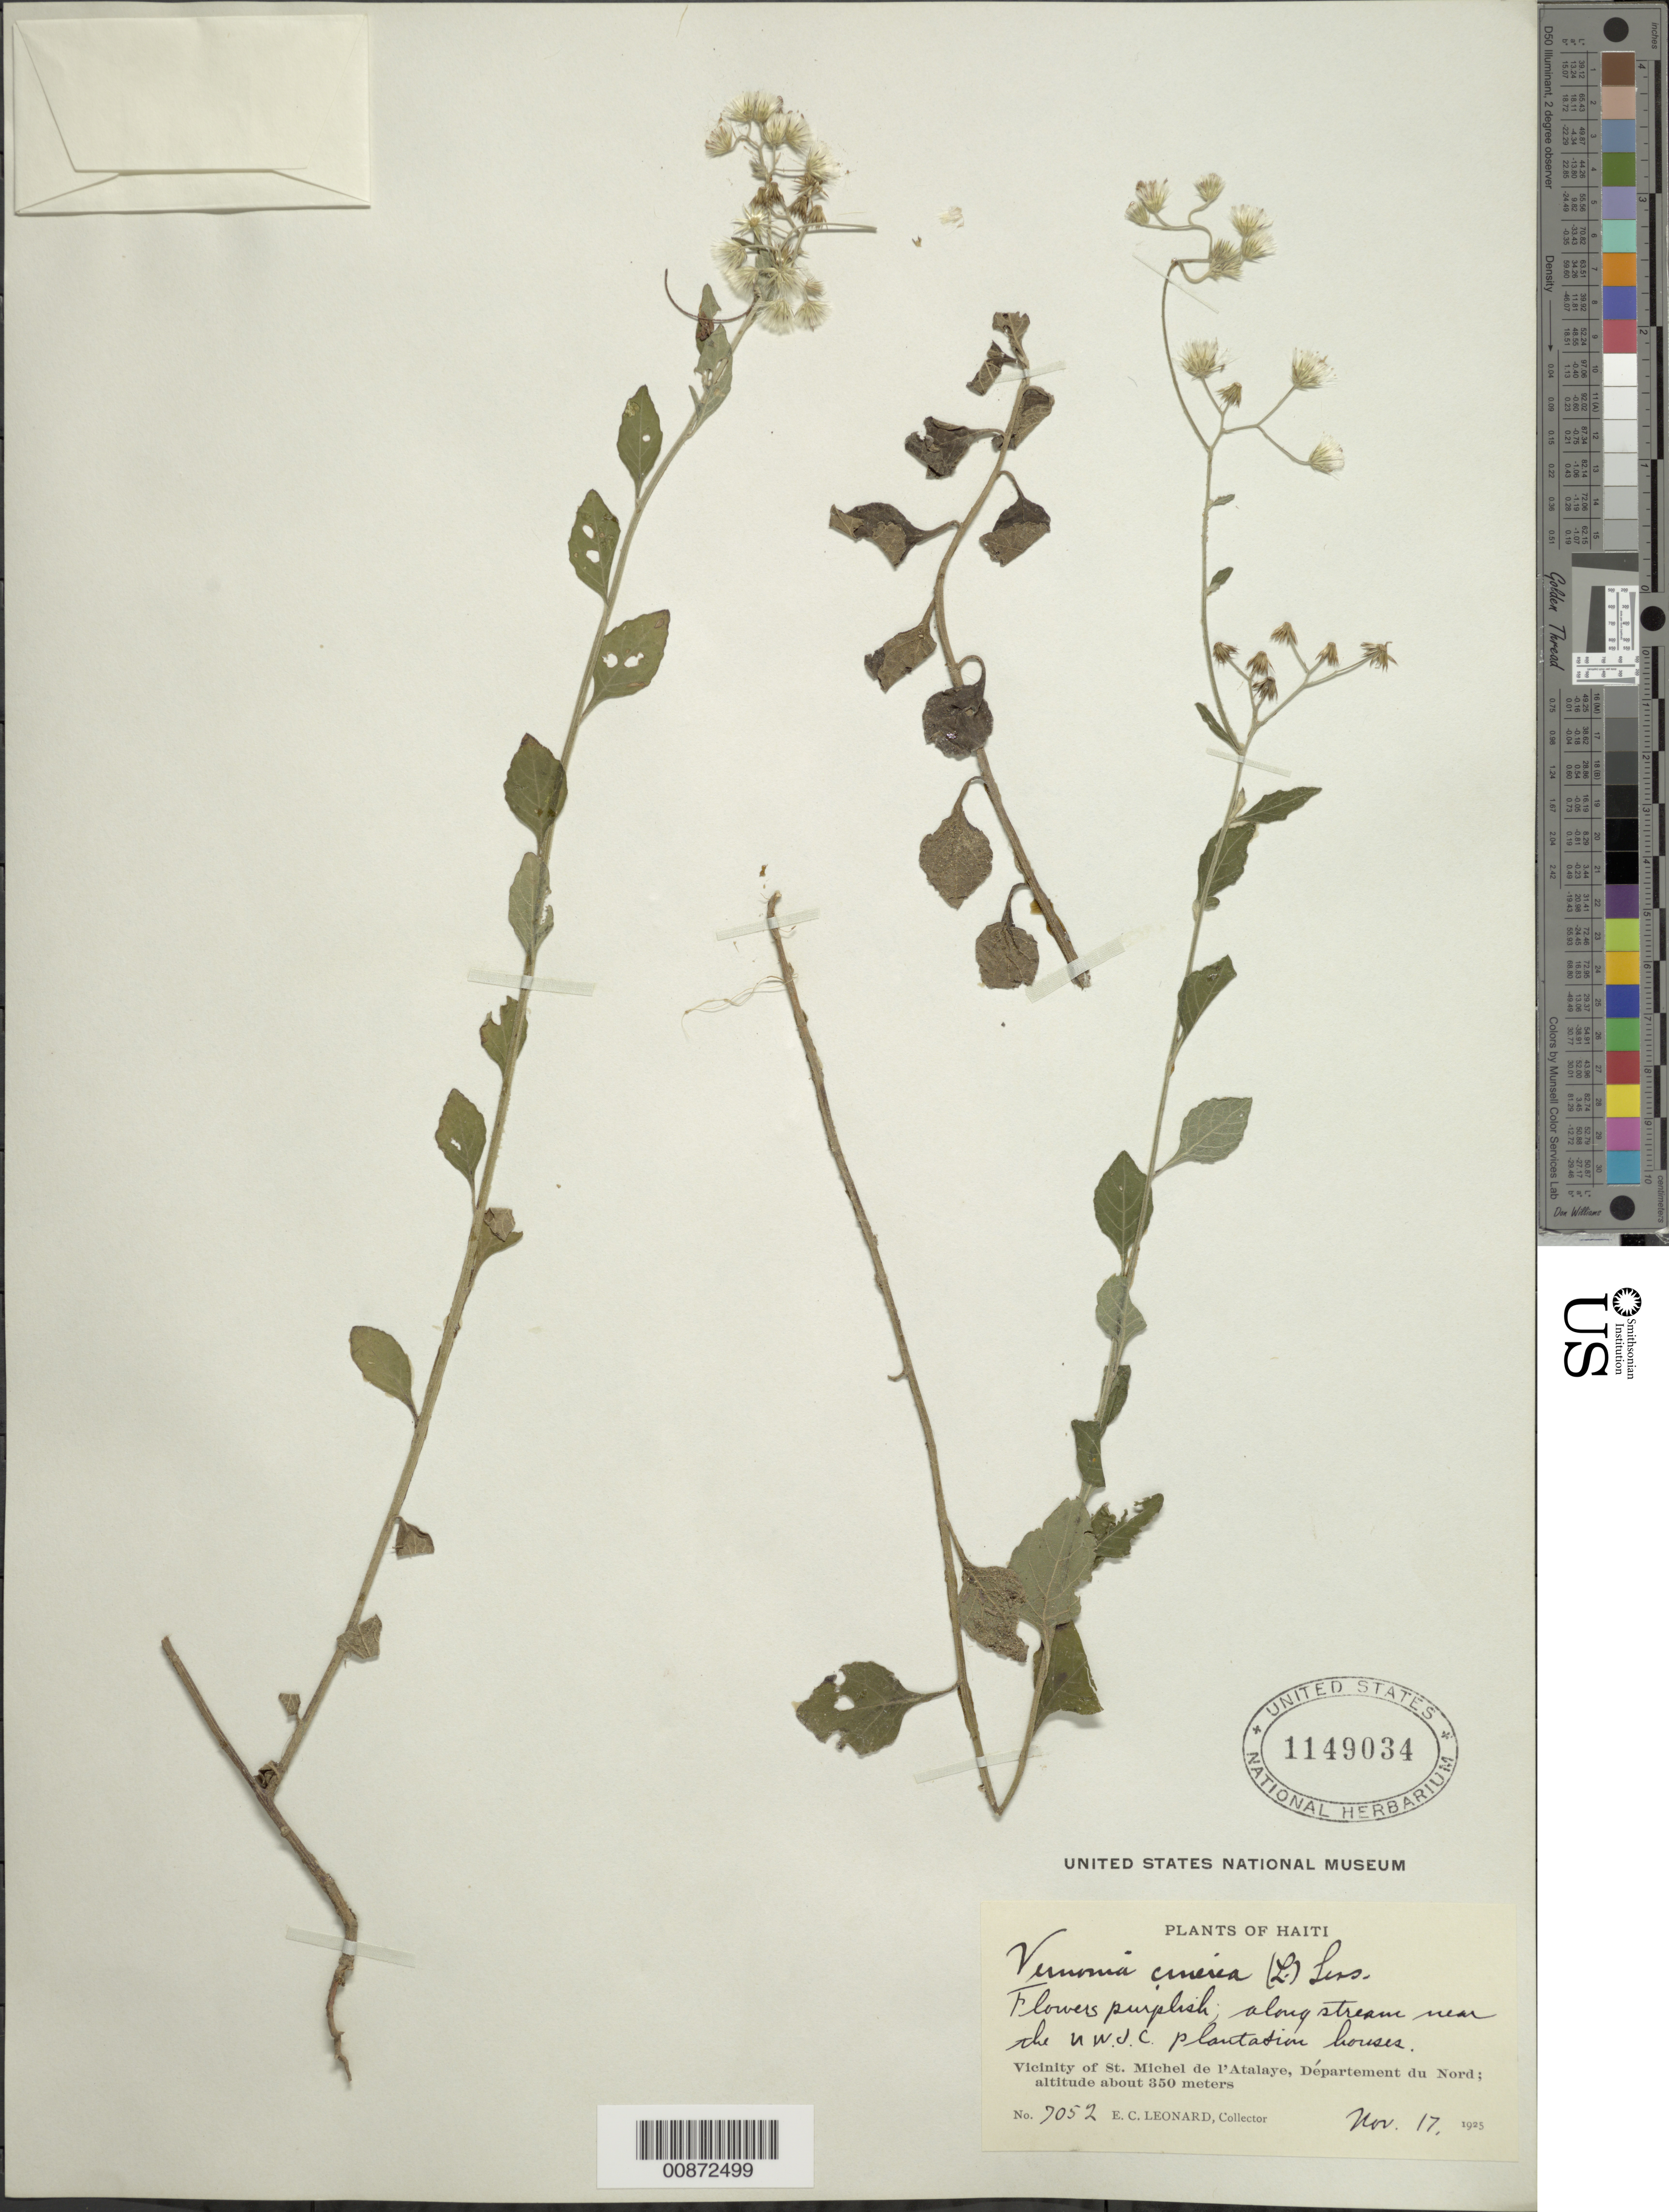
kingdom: Plantae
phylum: Tracheophyta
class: Magnoliopsida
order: Asterales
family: Asteraceae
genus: Cyanthillium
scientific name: Cyanthillium cinereum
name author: (L.) H. Rob.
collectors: E. C. Leonard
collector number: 7052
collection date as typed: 17 Nov 1925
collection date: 1925-11-17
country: Haiti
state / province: Nord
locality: Near the N.W.J.C. Plantation houses, vicinity of St. Michel de l'Atalaye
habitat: Along stream, near plantation houses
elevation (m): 350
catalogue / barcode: US 1149034